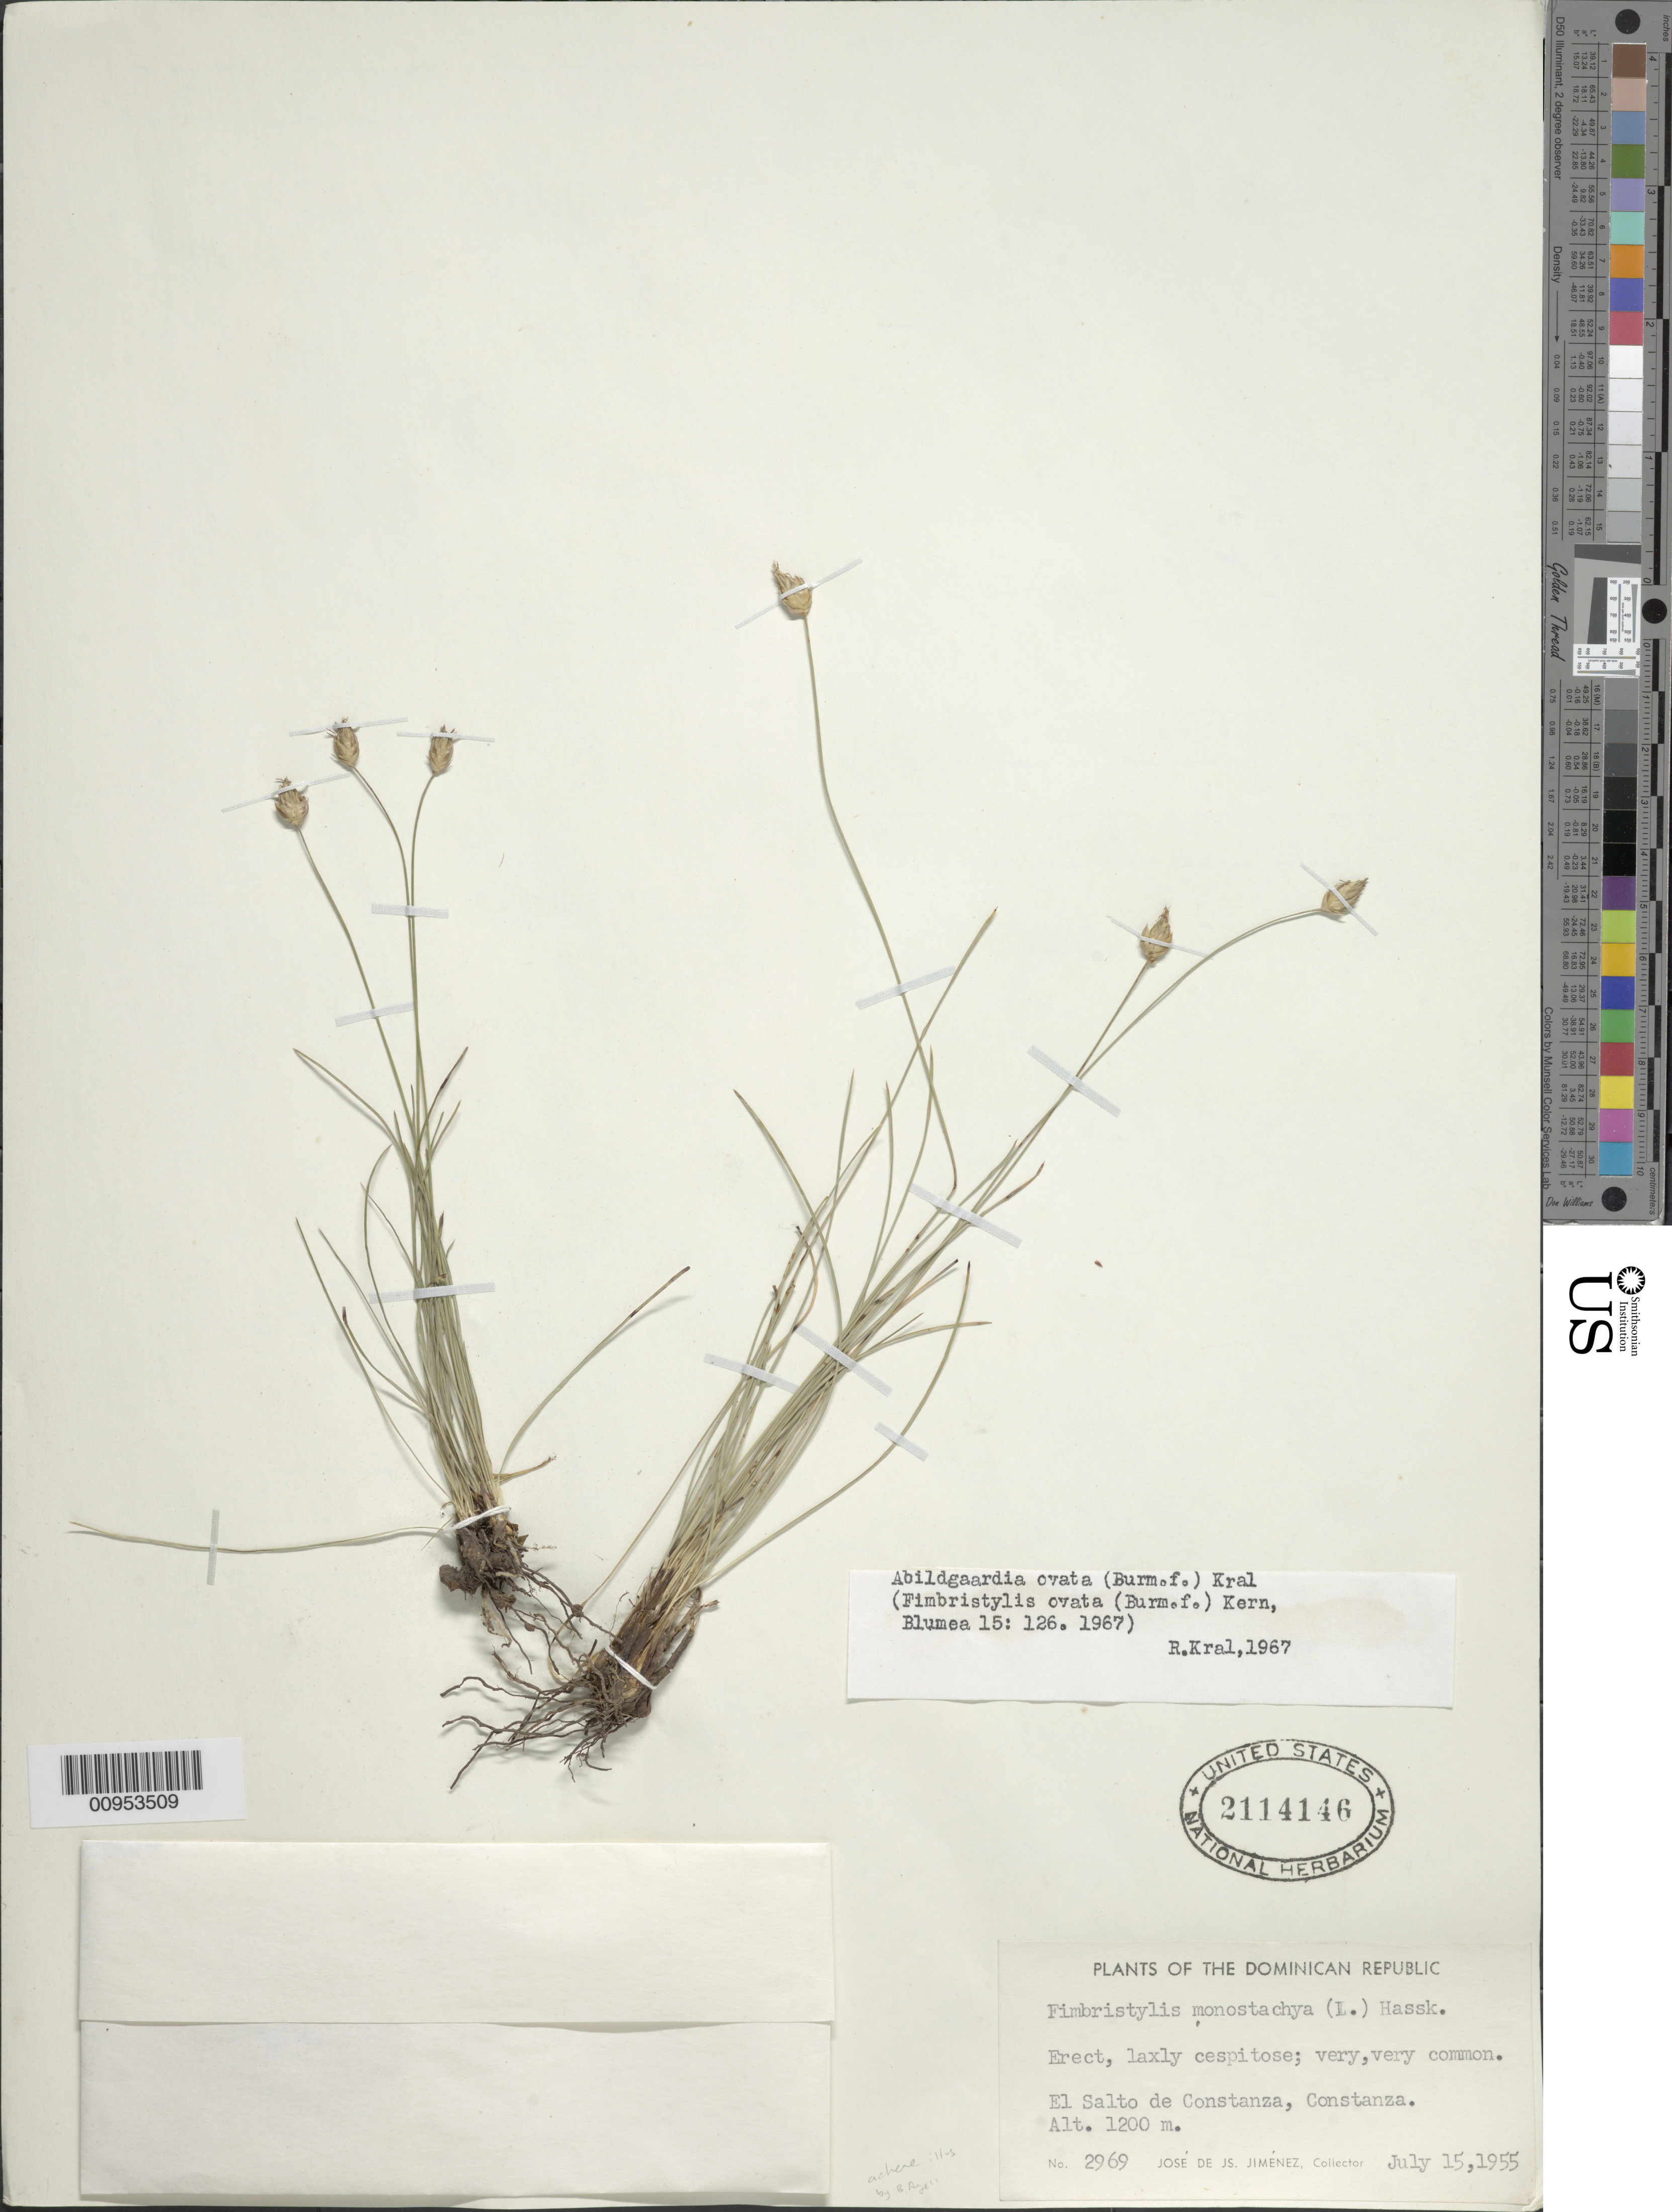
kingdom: Plantae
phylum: Tracheophyta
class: Liliopsida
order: Poales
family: Cyperaceae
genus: Abildgaardia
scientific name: Abildgaardia ovata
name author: (Burm. f.) Kral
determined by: Kral, Robert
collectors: J. J. Jiménez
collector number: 2969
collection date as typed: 15 Jul 1955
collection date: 1955-07-15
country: Dominican Republic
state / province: La Vega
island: Hispaniola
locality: El Salto de Constanza, Constanza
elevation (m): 1200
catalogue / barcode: US 2114146